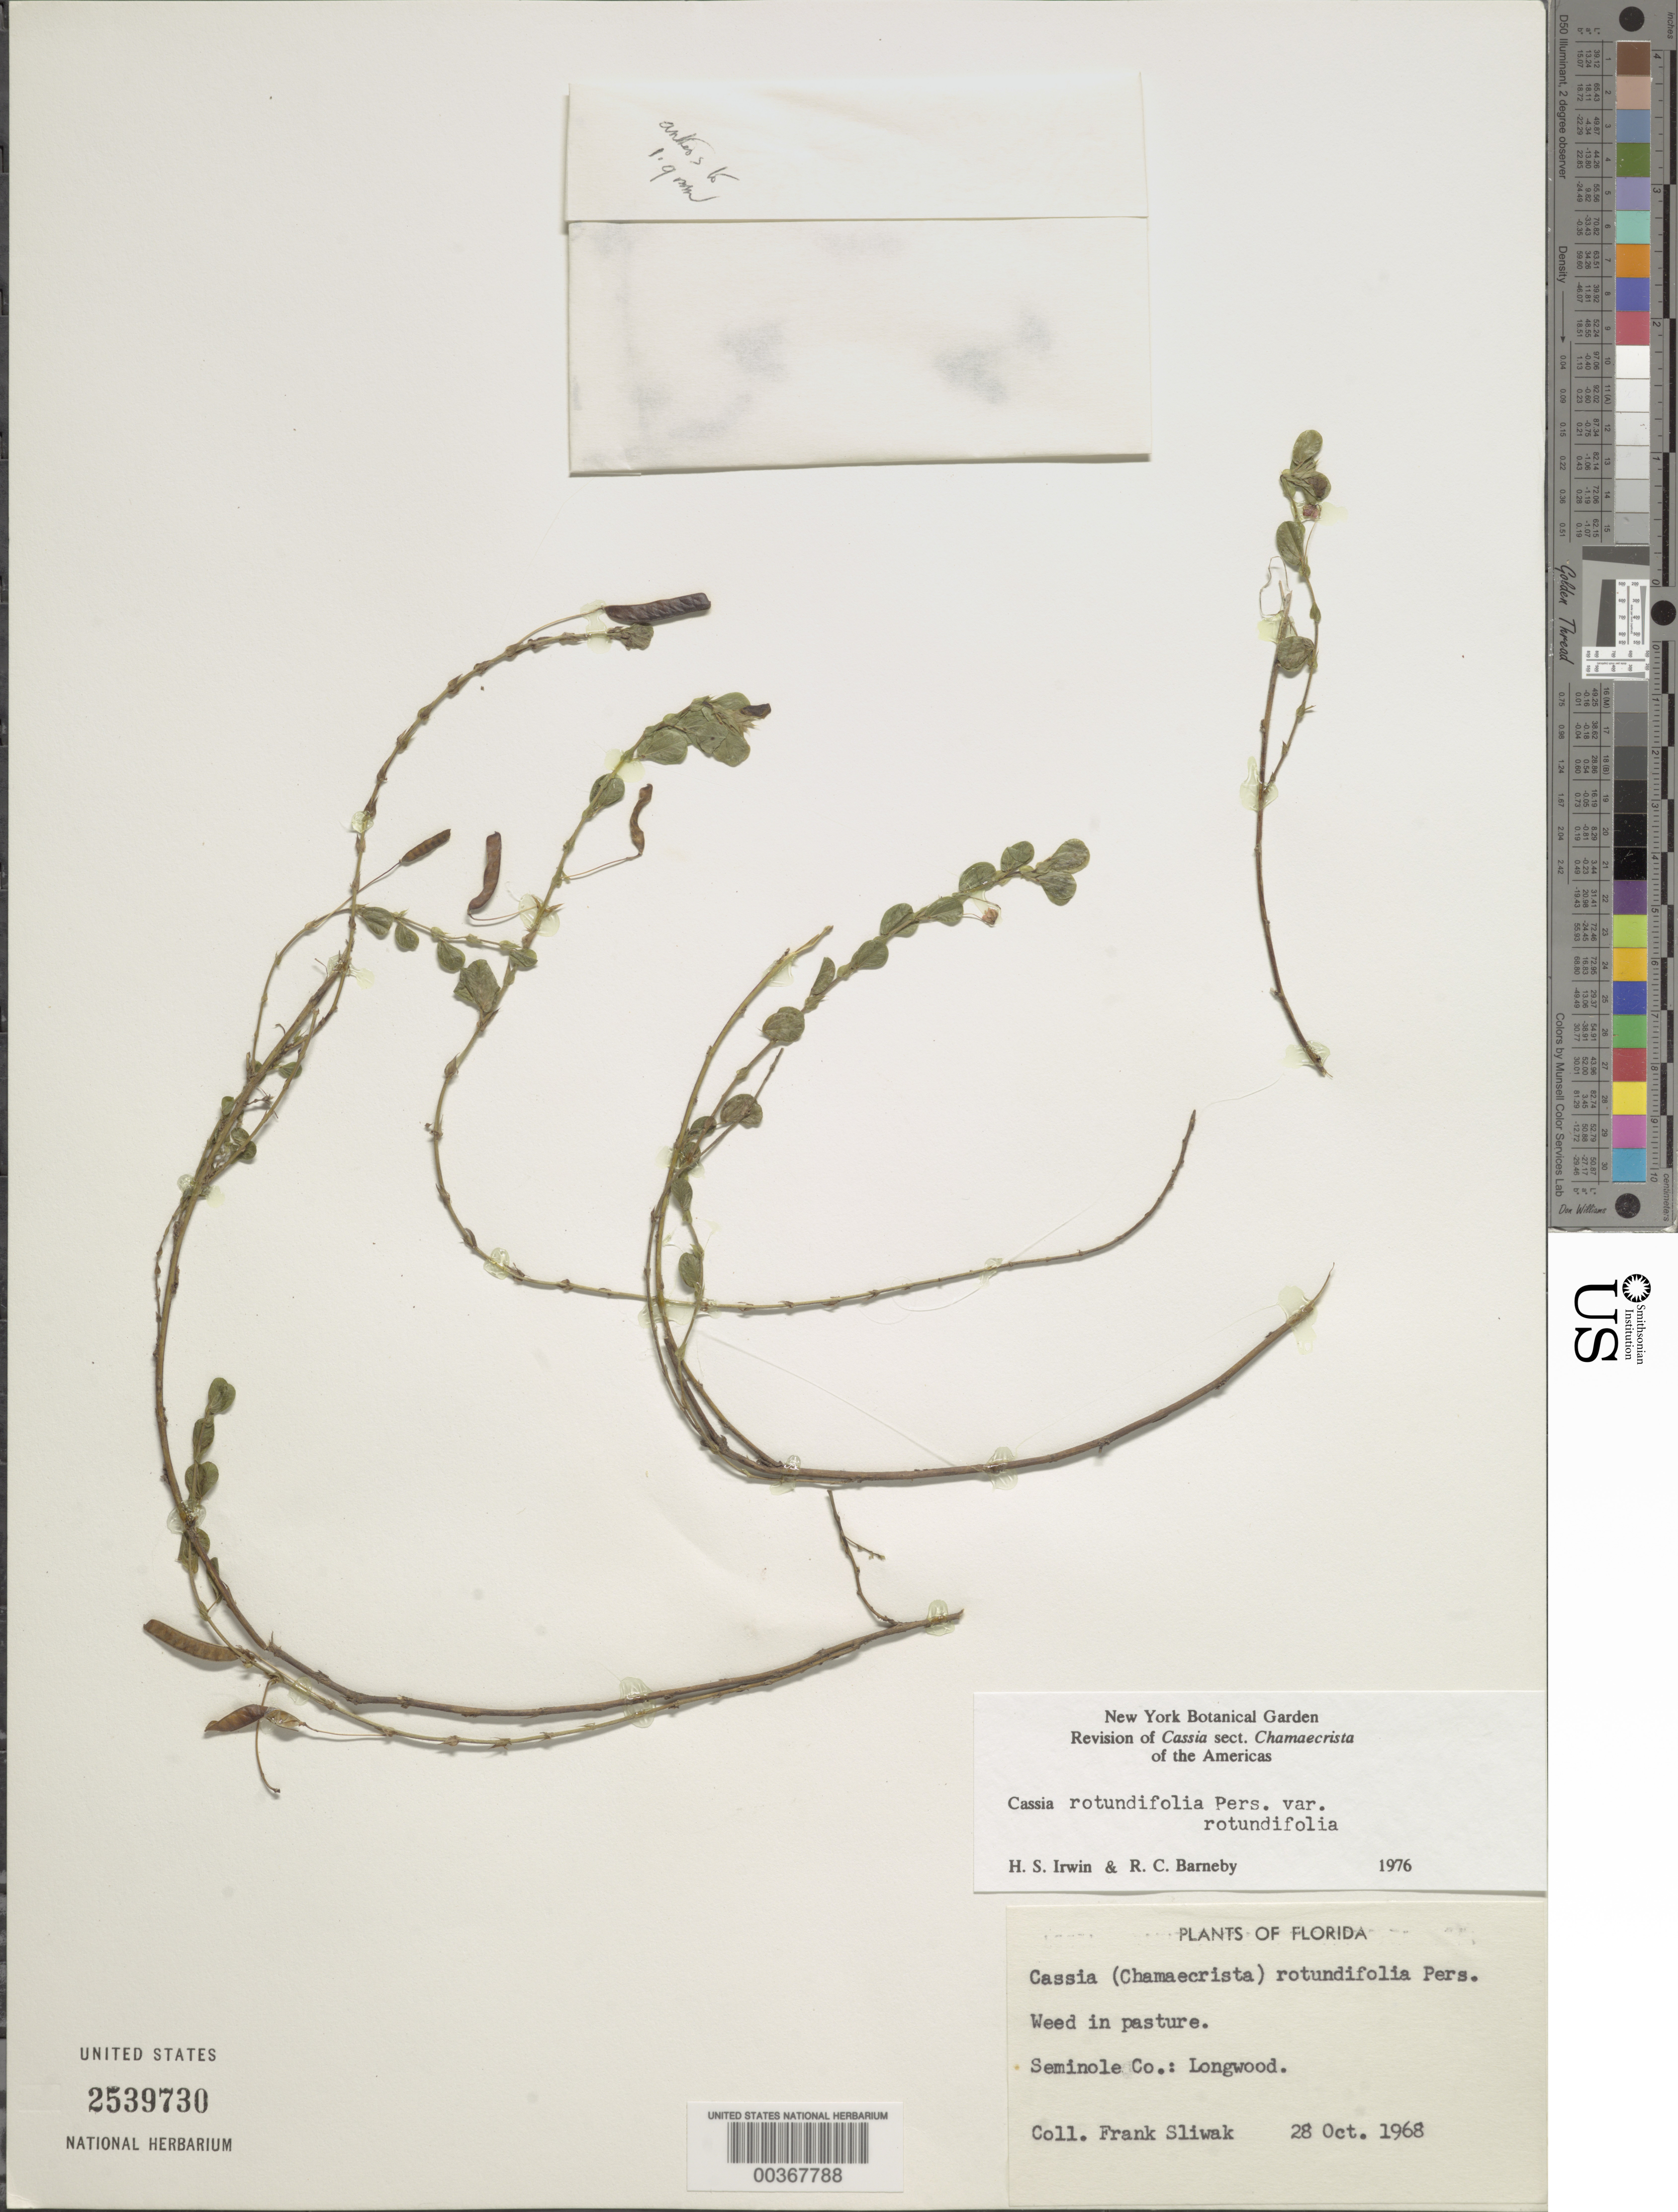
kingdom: Plantae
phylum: Tracheophyta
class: Magnoliopsida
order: Fabales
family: Fabaceae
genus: Chamaecrista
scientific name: Chamaecrista rotundifolia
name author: (Pers.) Greene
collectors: F. Sliwak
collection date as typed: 28 Oct 1968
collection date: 1968-10-28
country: United States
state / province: Florida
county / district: Seminole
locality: Longwood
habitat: In pasture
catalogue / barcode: US 2539730